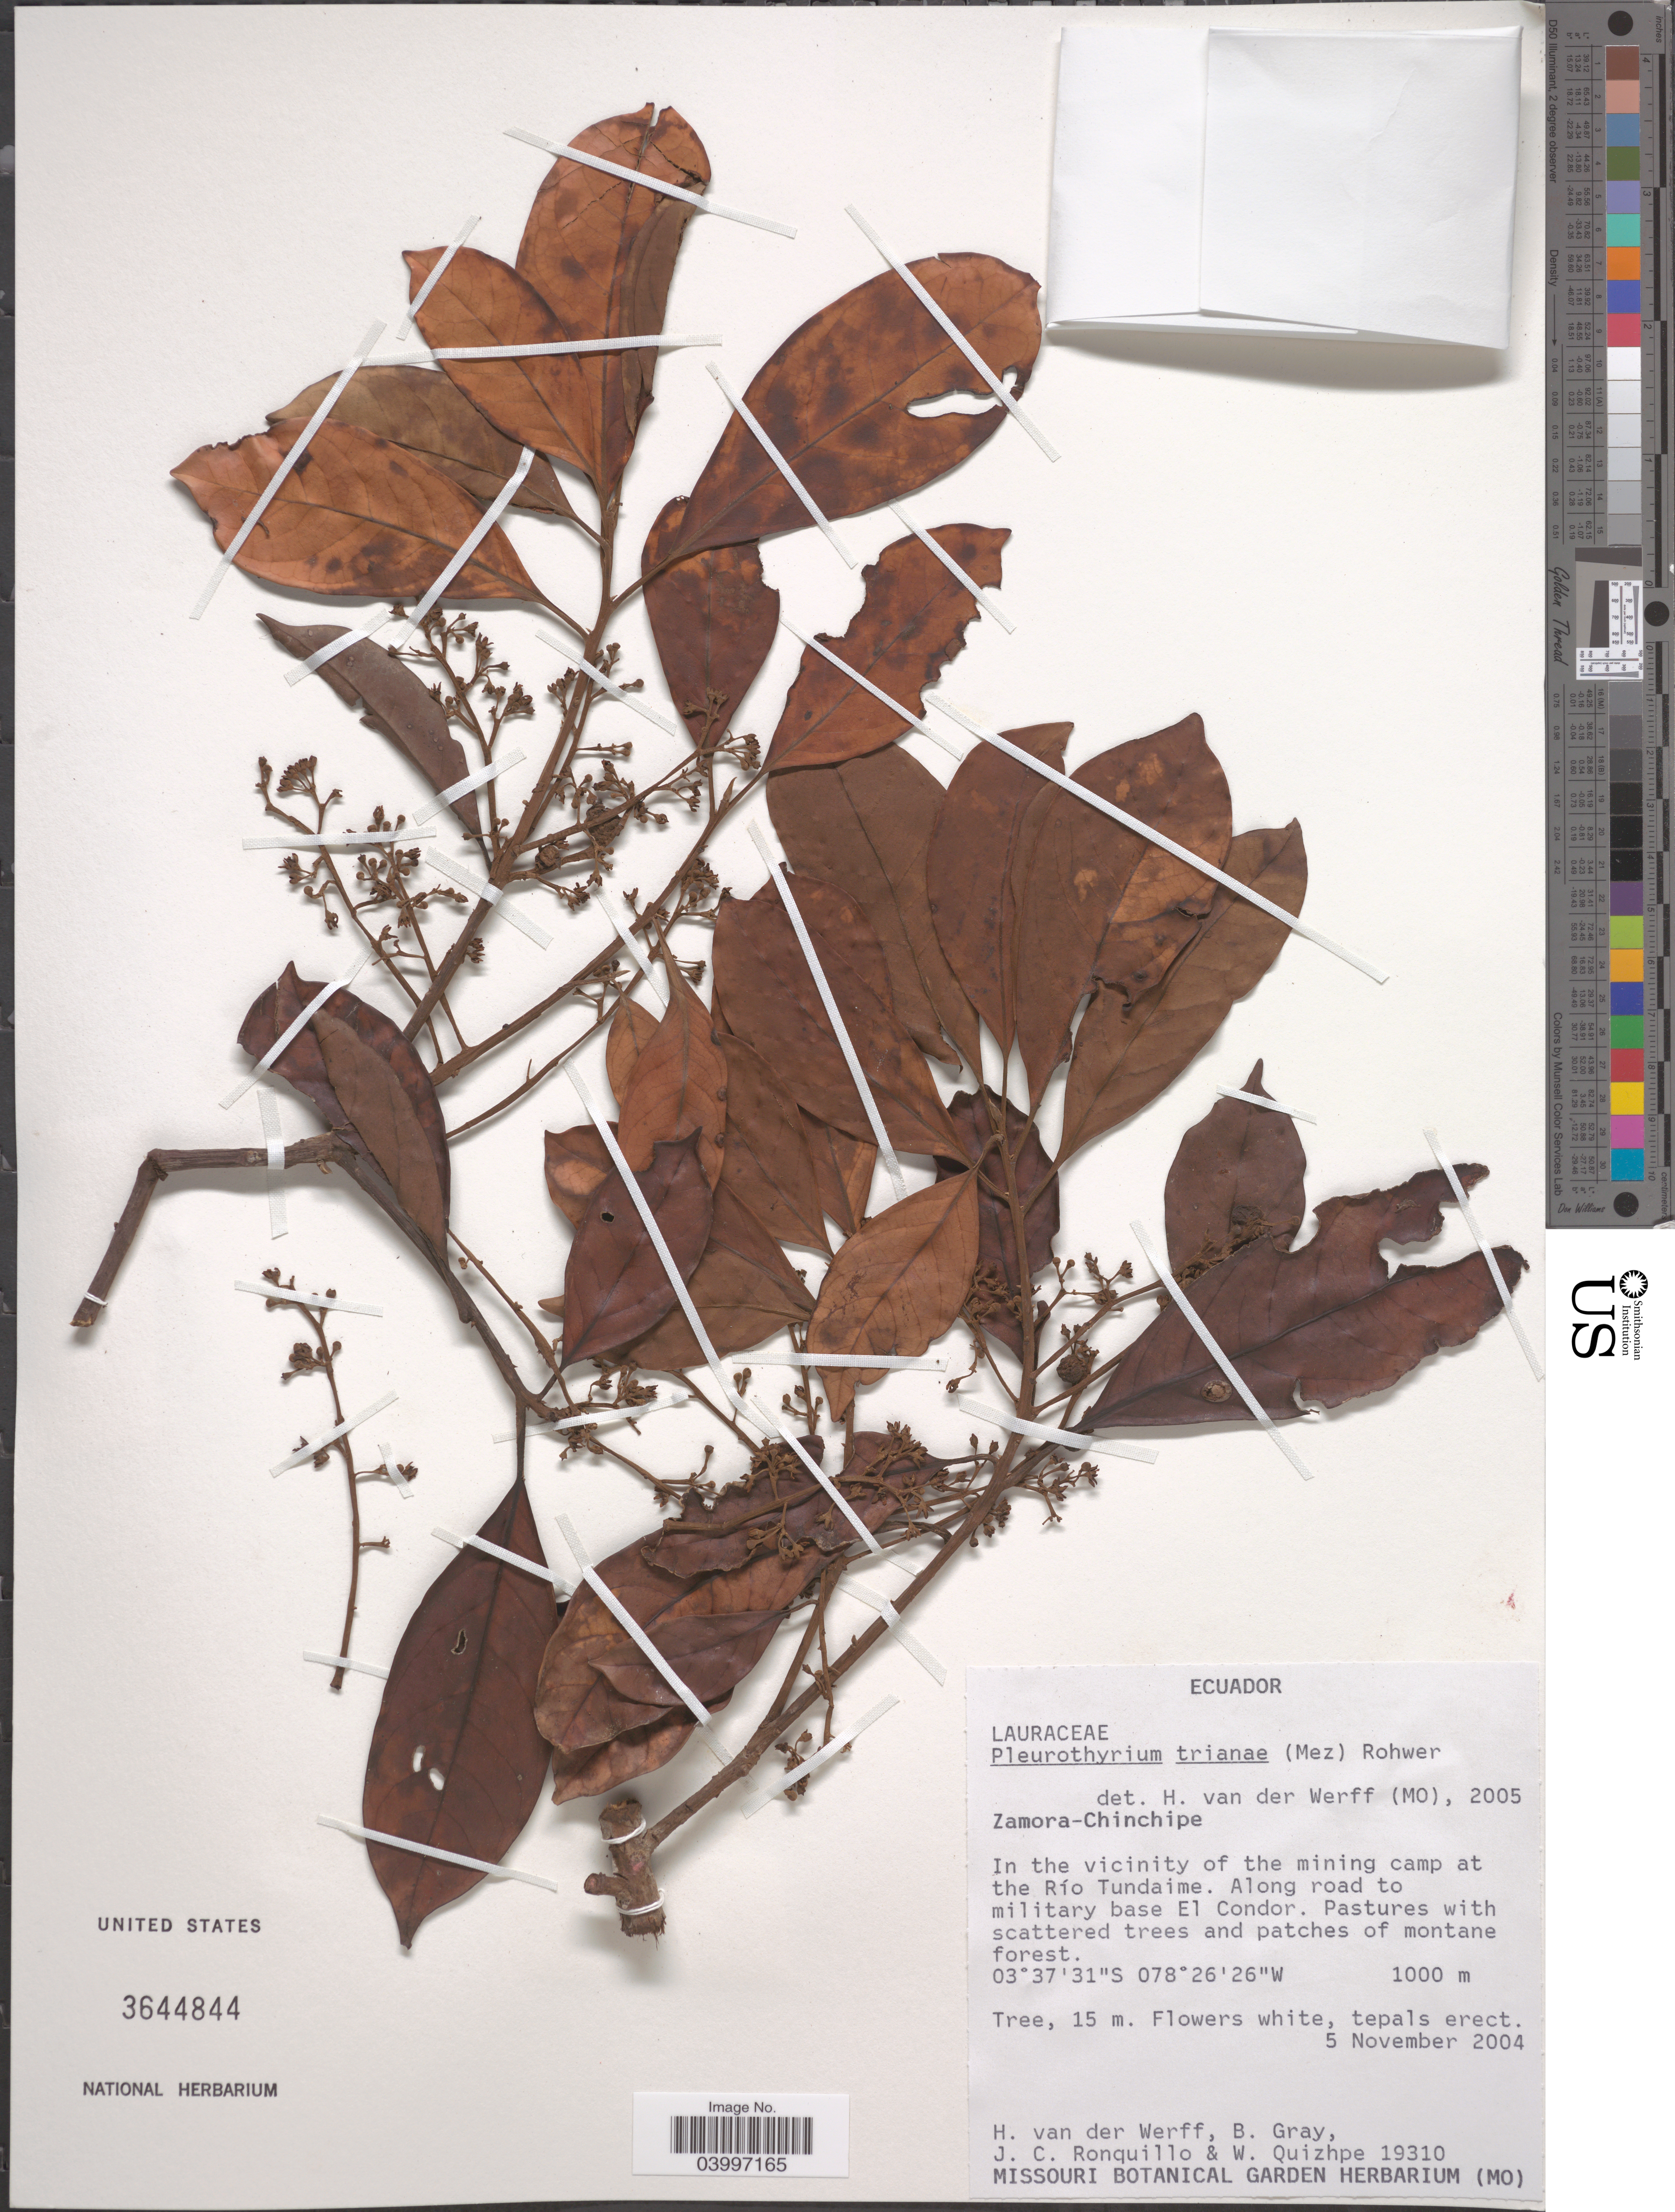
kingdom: Plantae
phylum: Tracheophyta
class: Magnoliopsida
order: Laurales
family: Lauraceae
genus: Pleurothyrium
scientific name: Pleurothyrium trianae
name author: (Mez) Rohwer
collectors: H. van der Werff, B. Gray, J. Ronquillo & W. Quizhpe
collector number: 19310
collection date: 2004-11-05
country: Ecuador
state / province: Zamora-Chinchipe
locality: In the vicinity of the mining camp at the Río Tundaime. Along road to military base El Condor.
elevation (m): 1000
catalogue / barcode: US 3644844